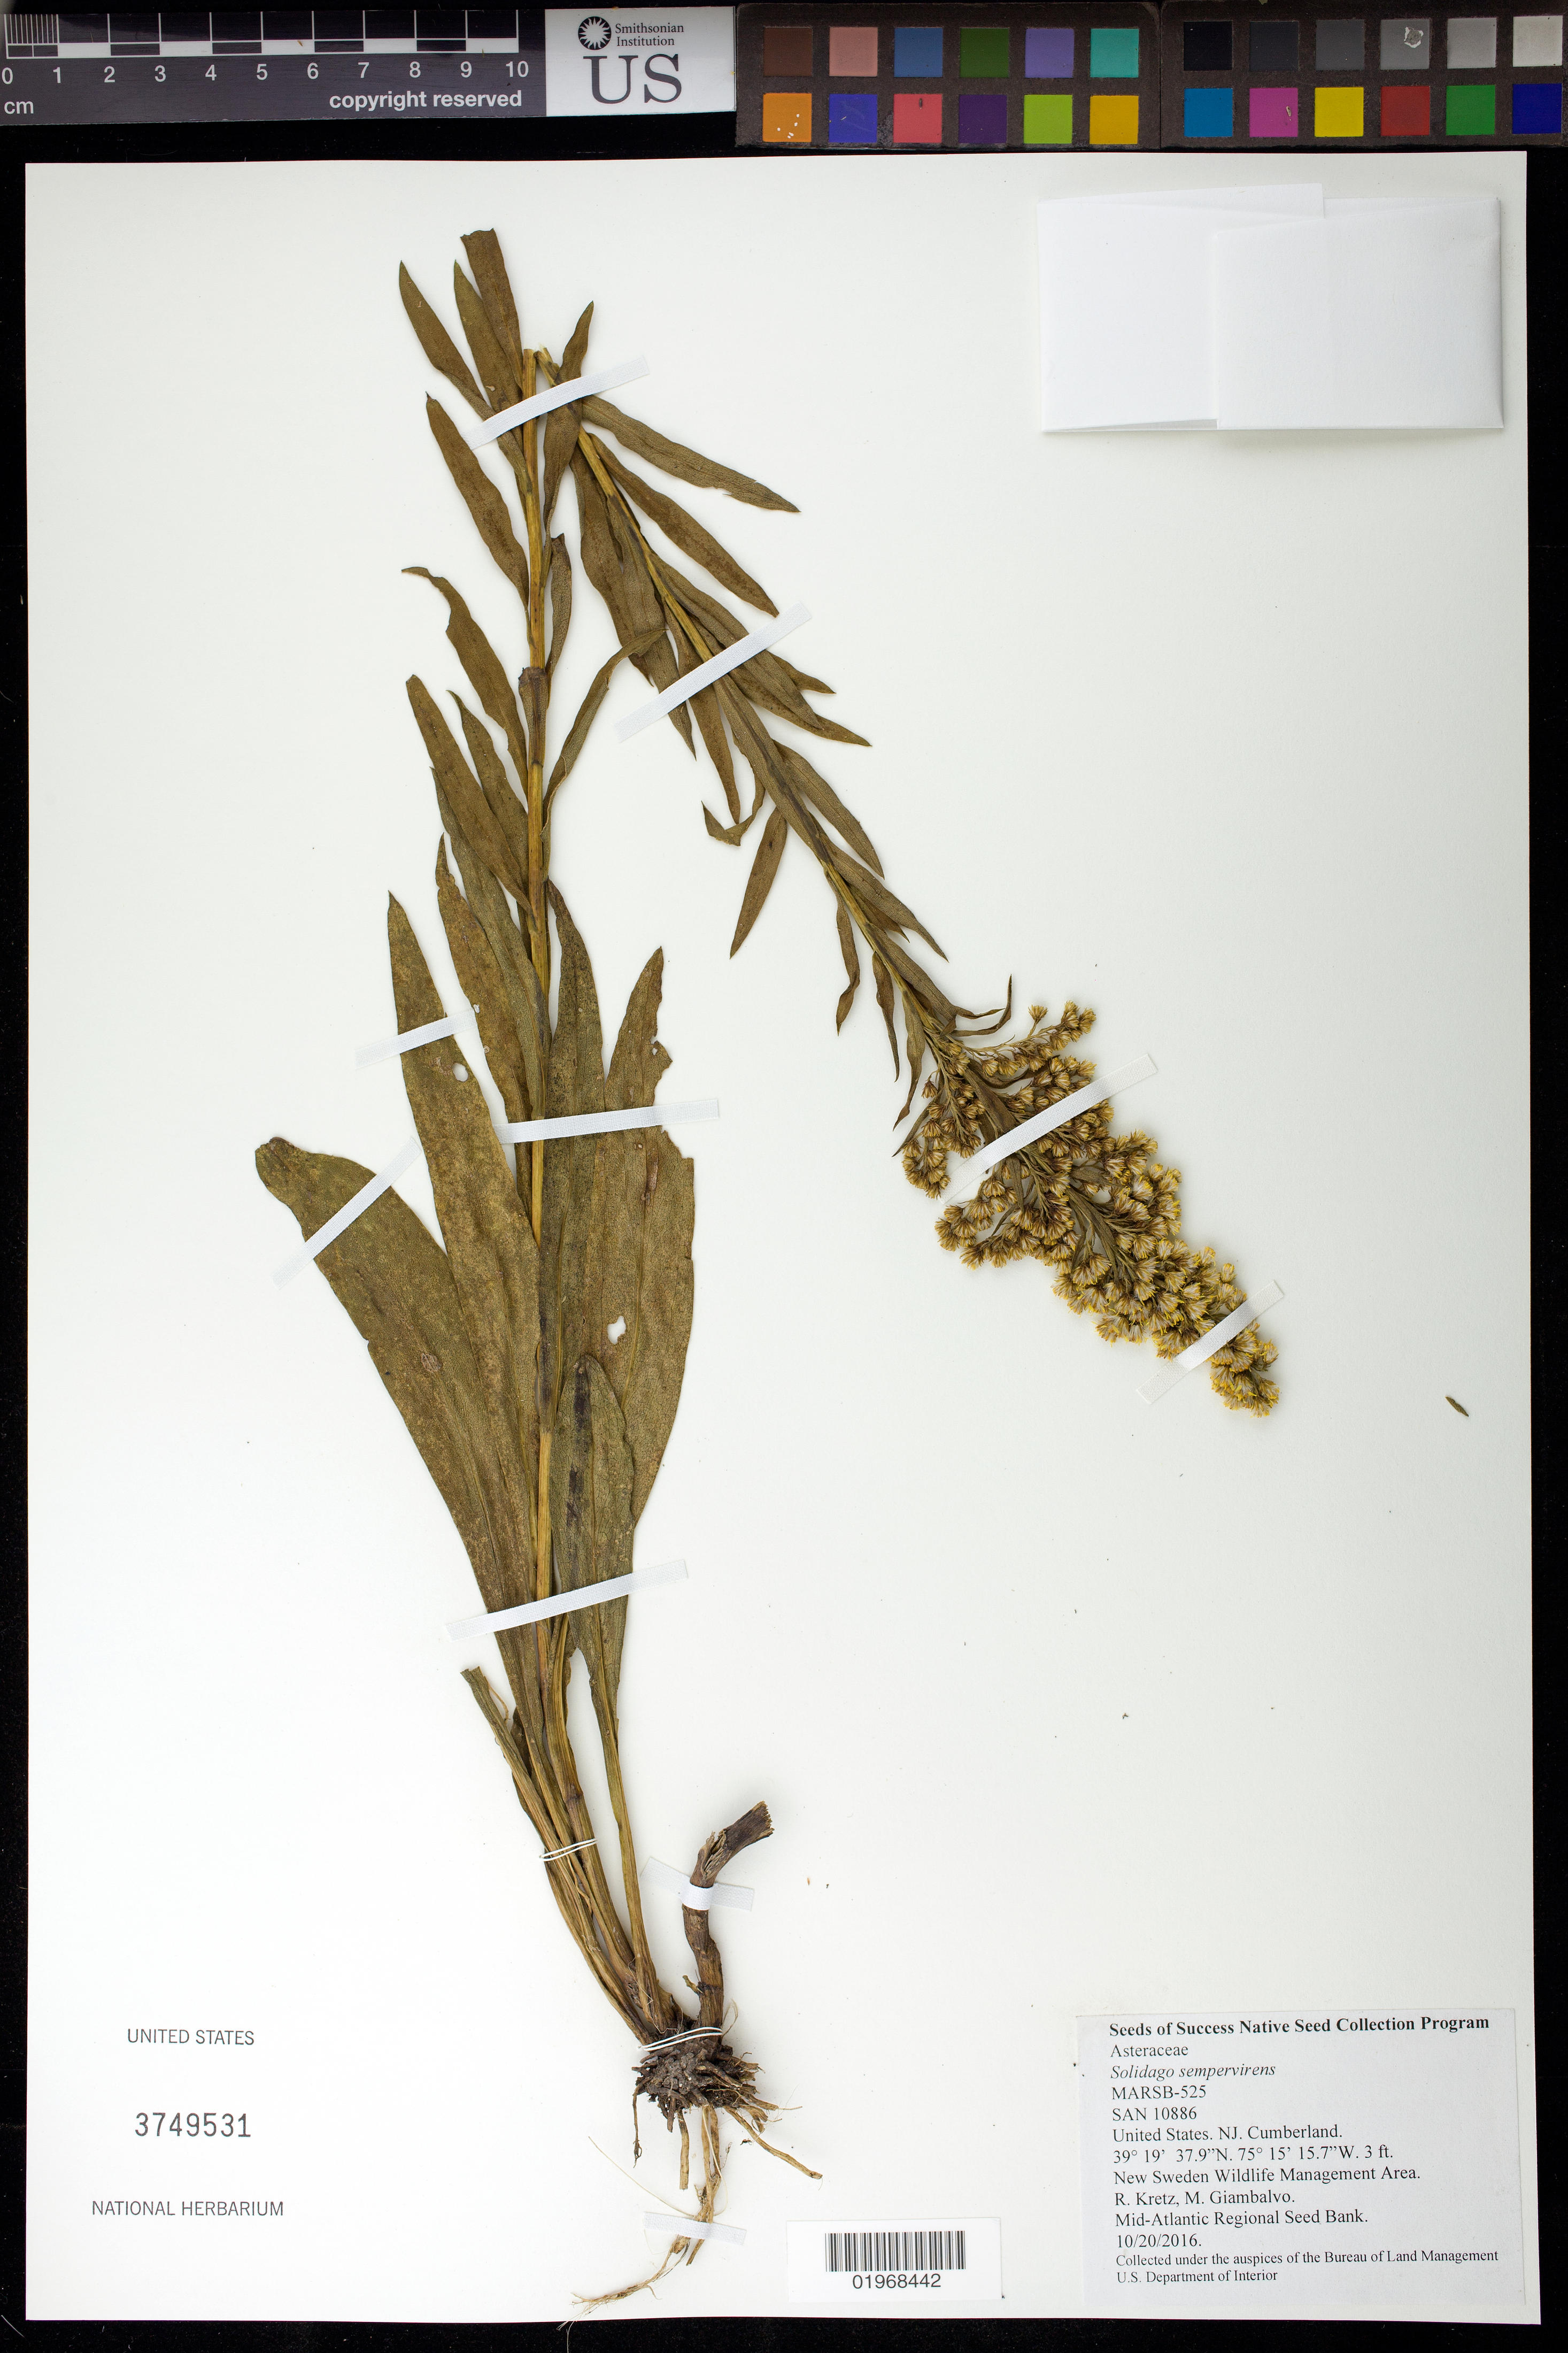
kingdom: Plantae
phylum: Tracheophyta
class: Magnoliopsida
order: Asterales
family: Asteraceae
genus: Solidago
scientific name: Solidago sempervirens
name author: L.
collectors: R. Kretz & M. Giambalvo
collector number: MARCB-525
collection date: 2016-10-20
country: United States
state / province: New Jersey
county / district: Cumberland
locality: New Sweden Wildlife Management Area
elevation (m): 1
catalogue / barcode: US 3749531